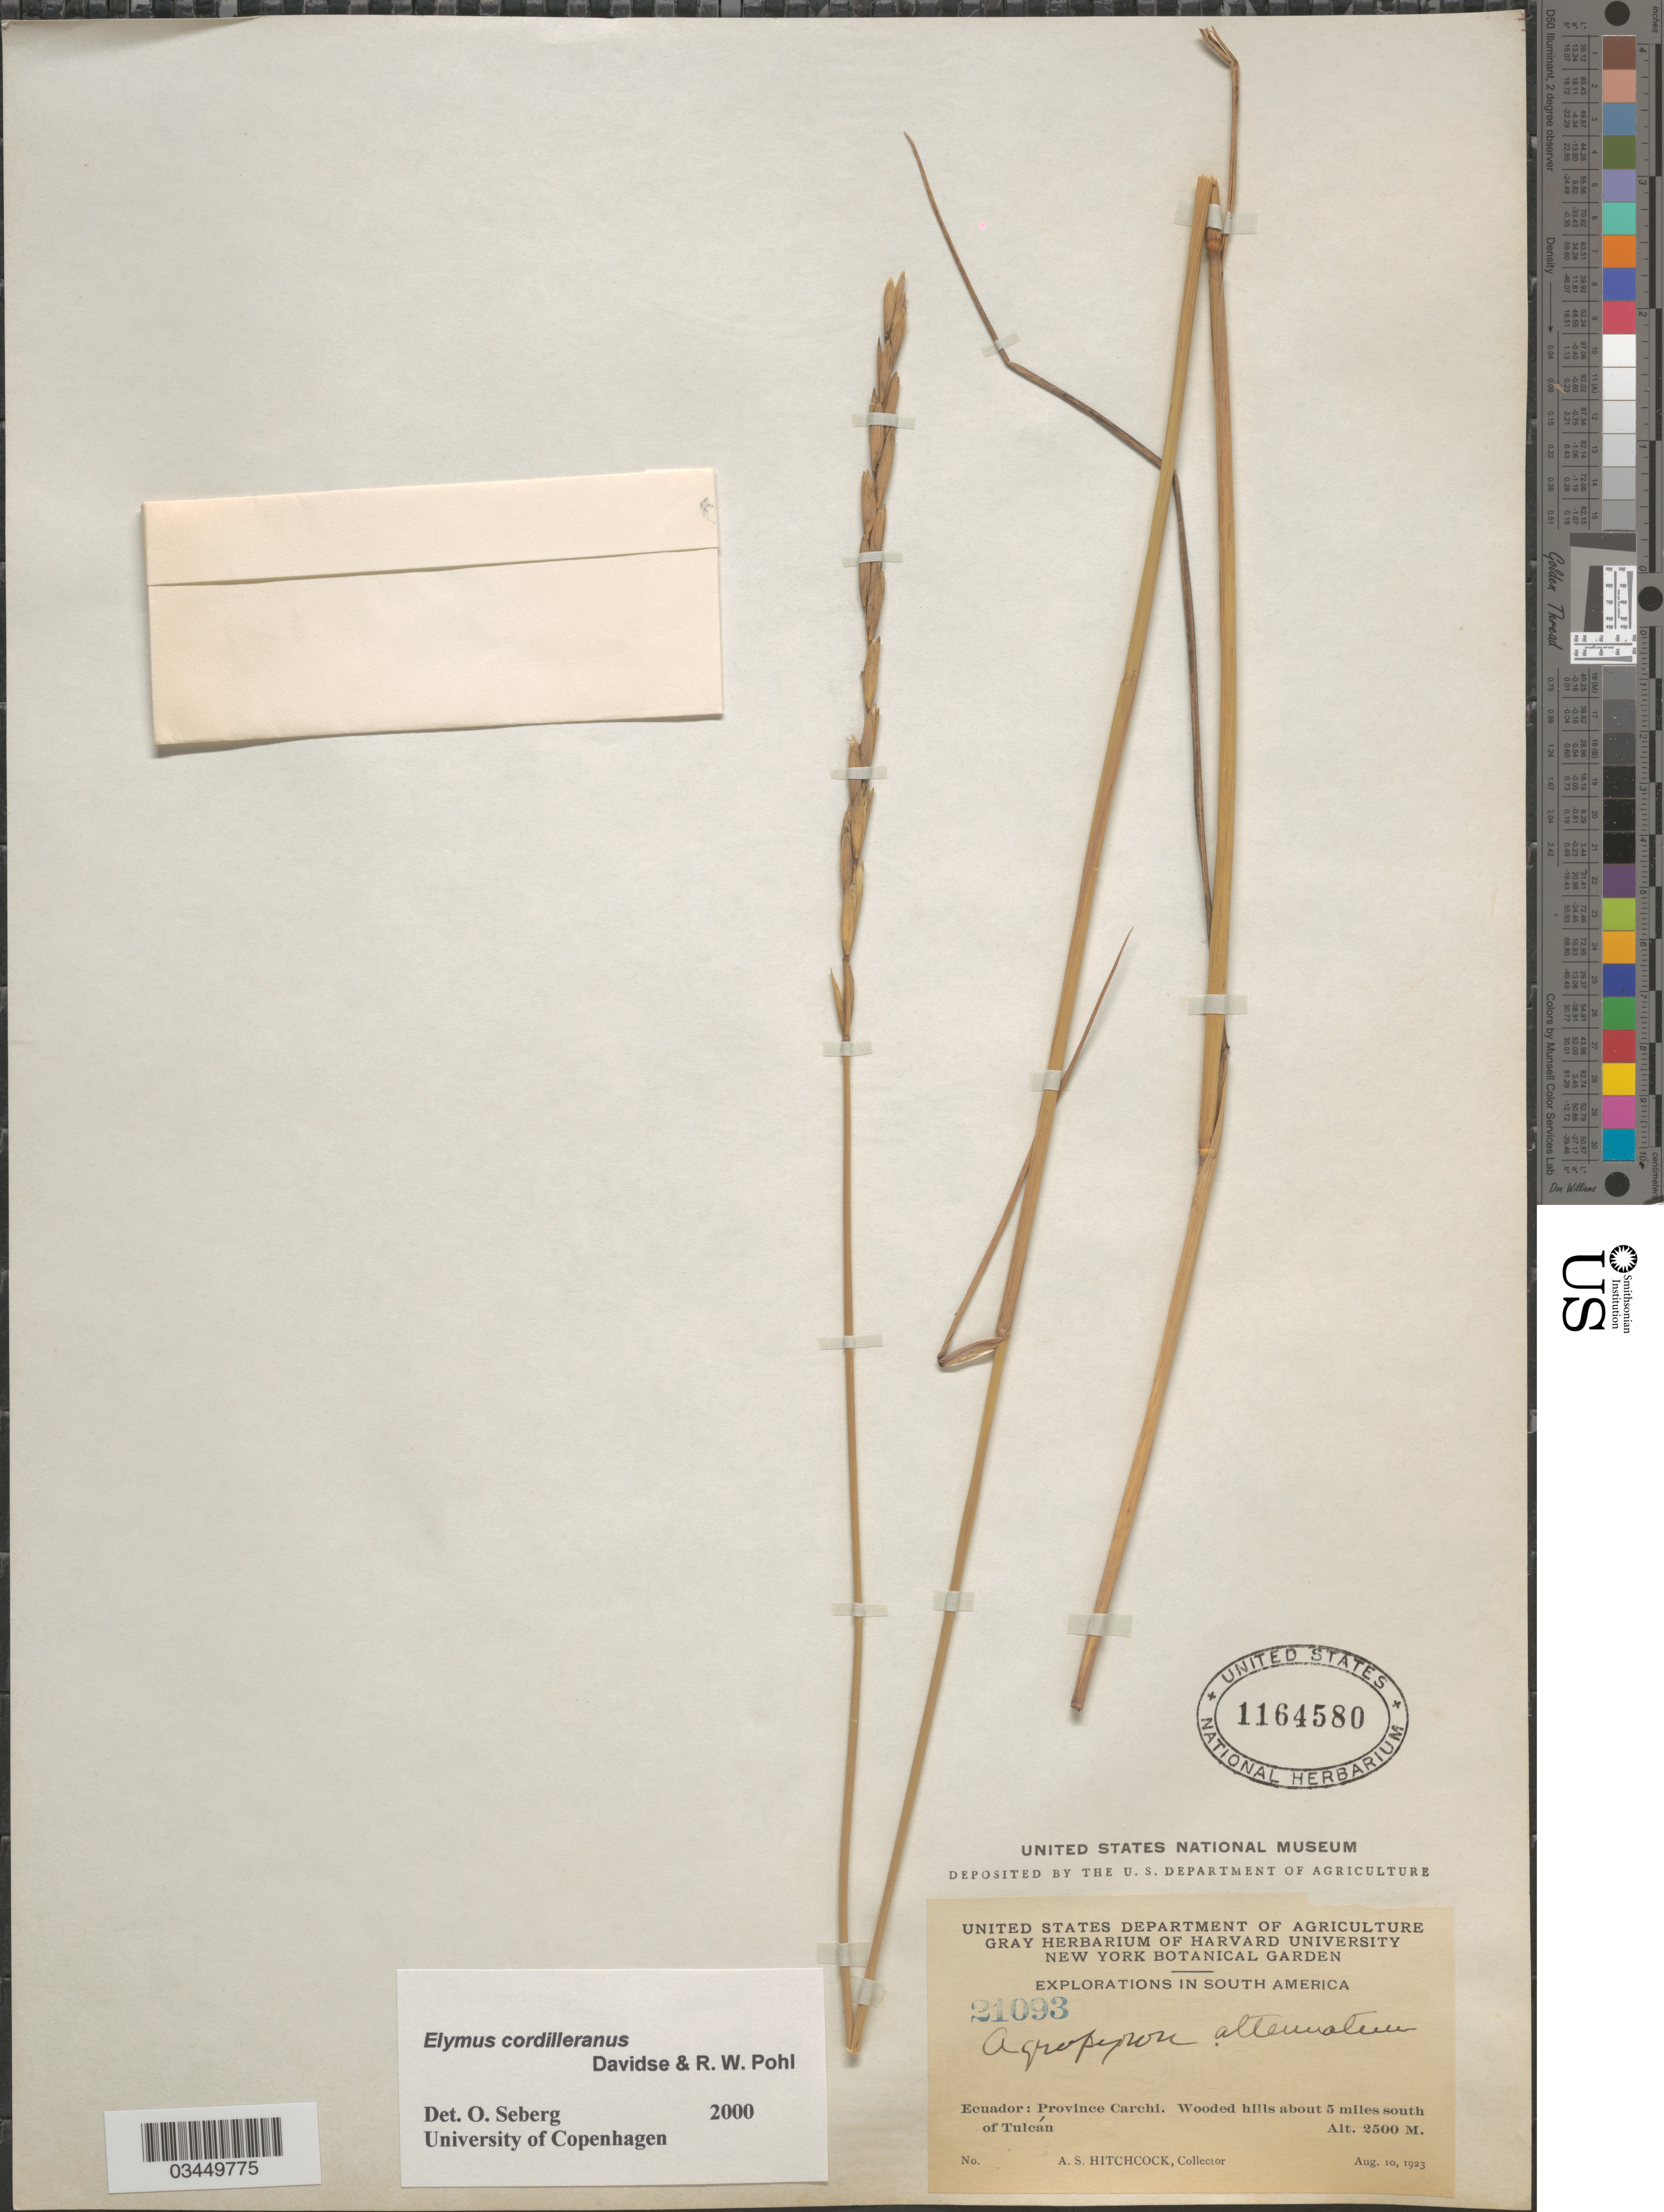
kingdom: Plantae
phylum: Tracheophyta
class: Liliopsida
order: Poales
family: Poaceae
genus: Elymus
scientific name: Elymus cordilleranus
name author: Davidse & R.W. Pohl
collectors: A. S. Hitchcock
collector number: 21093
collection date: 1923-08-10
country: Ecuador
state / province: Carchi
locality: Explorations in South America. Wooded hills about 5 miles south of Tulcán.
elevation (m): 2500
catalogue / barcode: US 1164580